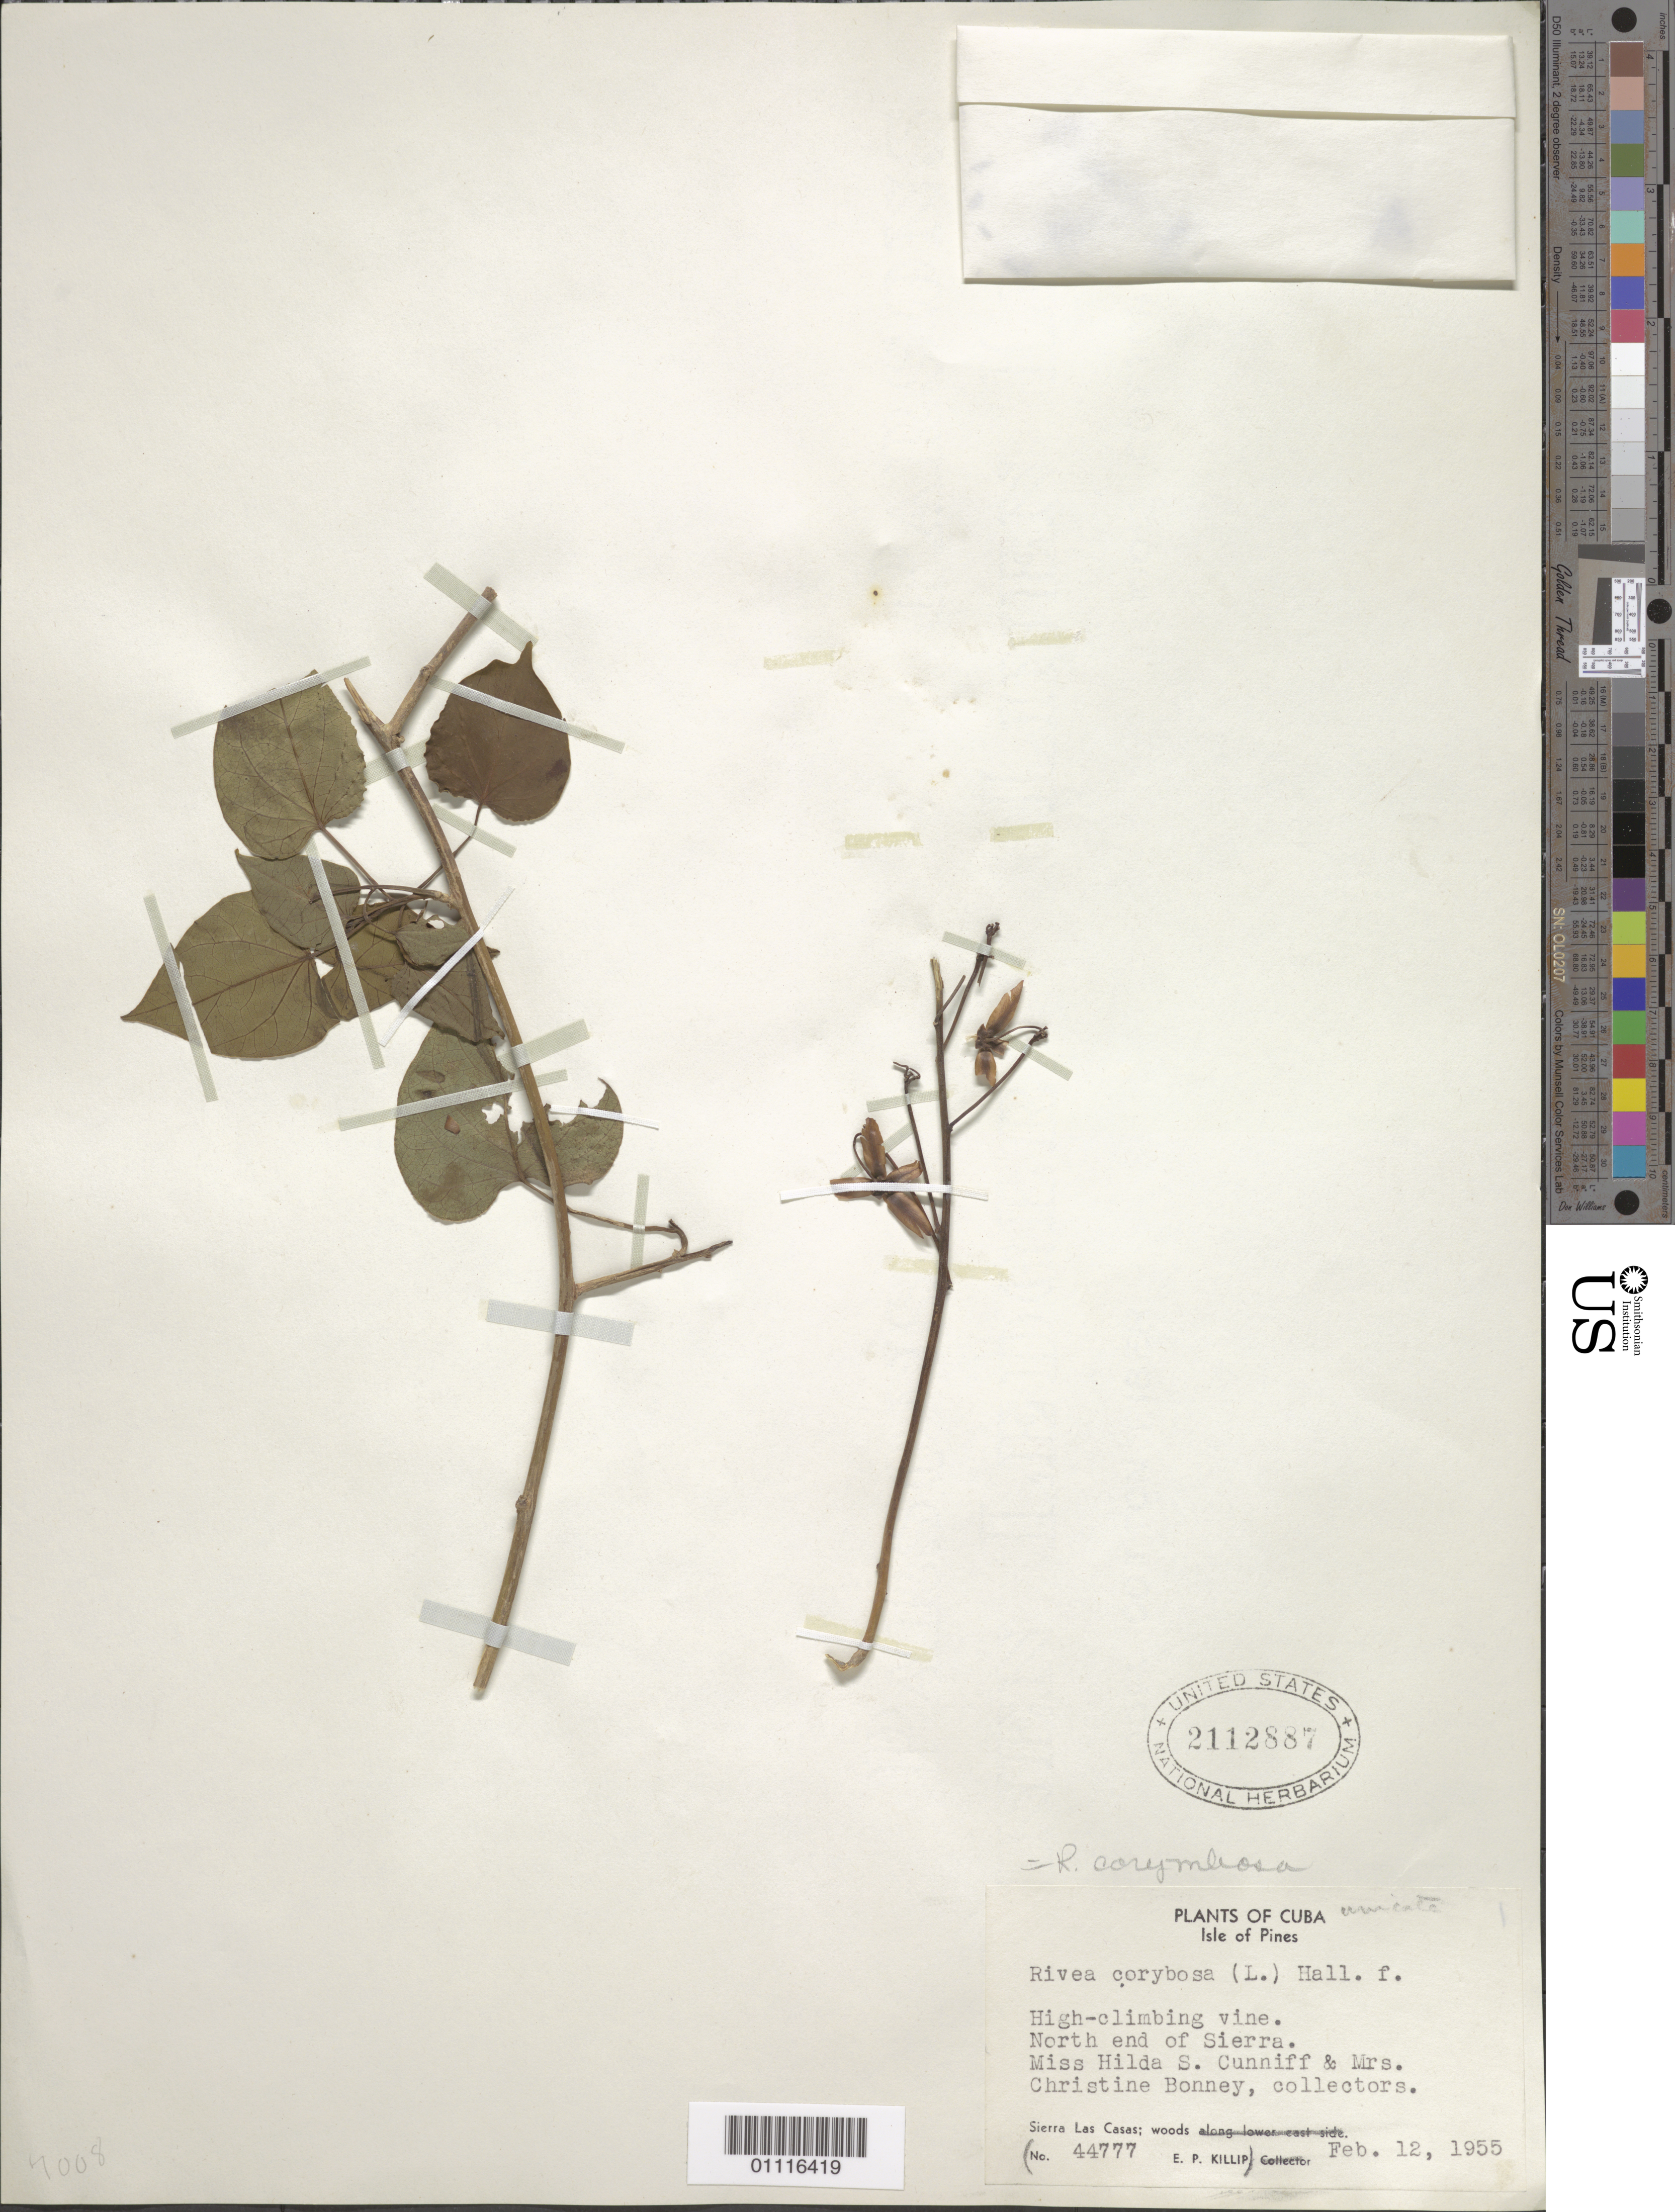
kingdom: Plantae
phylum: Tracheophyta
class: Magnoliopsida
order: Solanales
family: Convolvulaceae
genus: Turbina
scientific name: Turbina corymbosa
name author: (L.) Raf.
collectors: E. P. Killip, H. Cunniff & C. Bonney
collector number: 44777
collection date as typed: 12 Feb 1955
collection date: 1955-02-12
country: Cuba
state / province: Isla de La Juventud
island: Isla de la Juventud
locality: Sierra Las Casas: woods N end of Sierra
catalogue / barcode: US 2112887